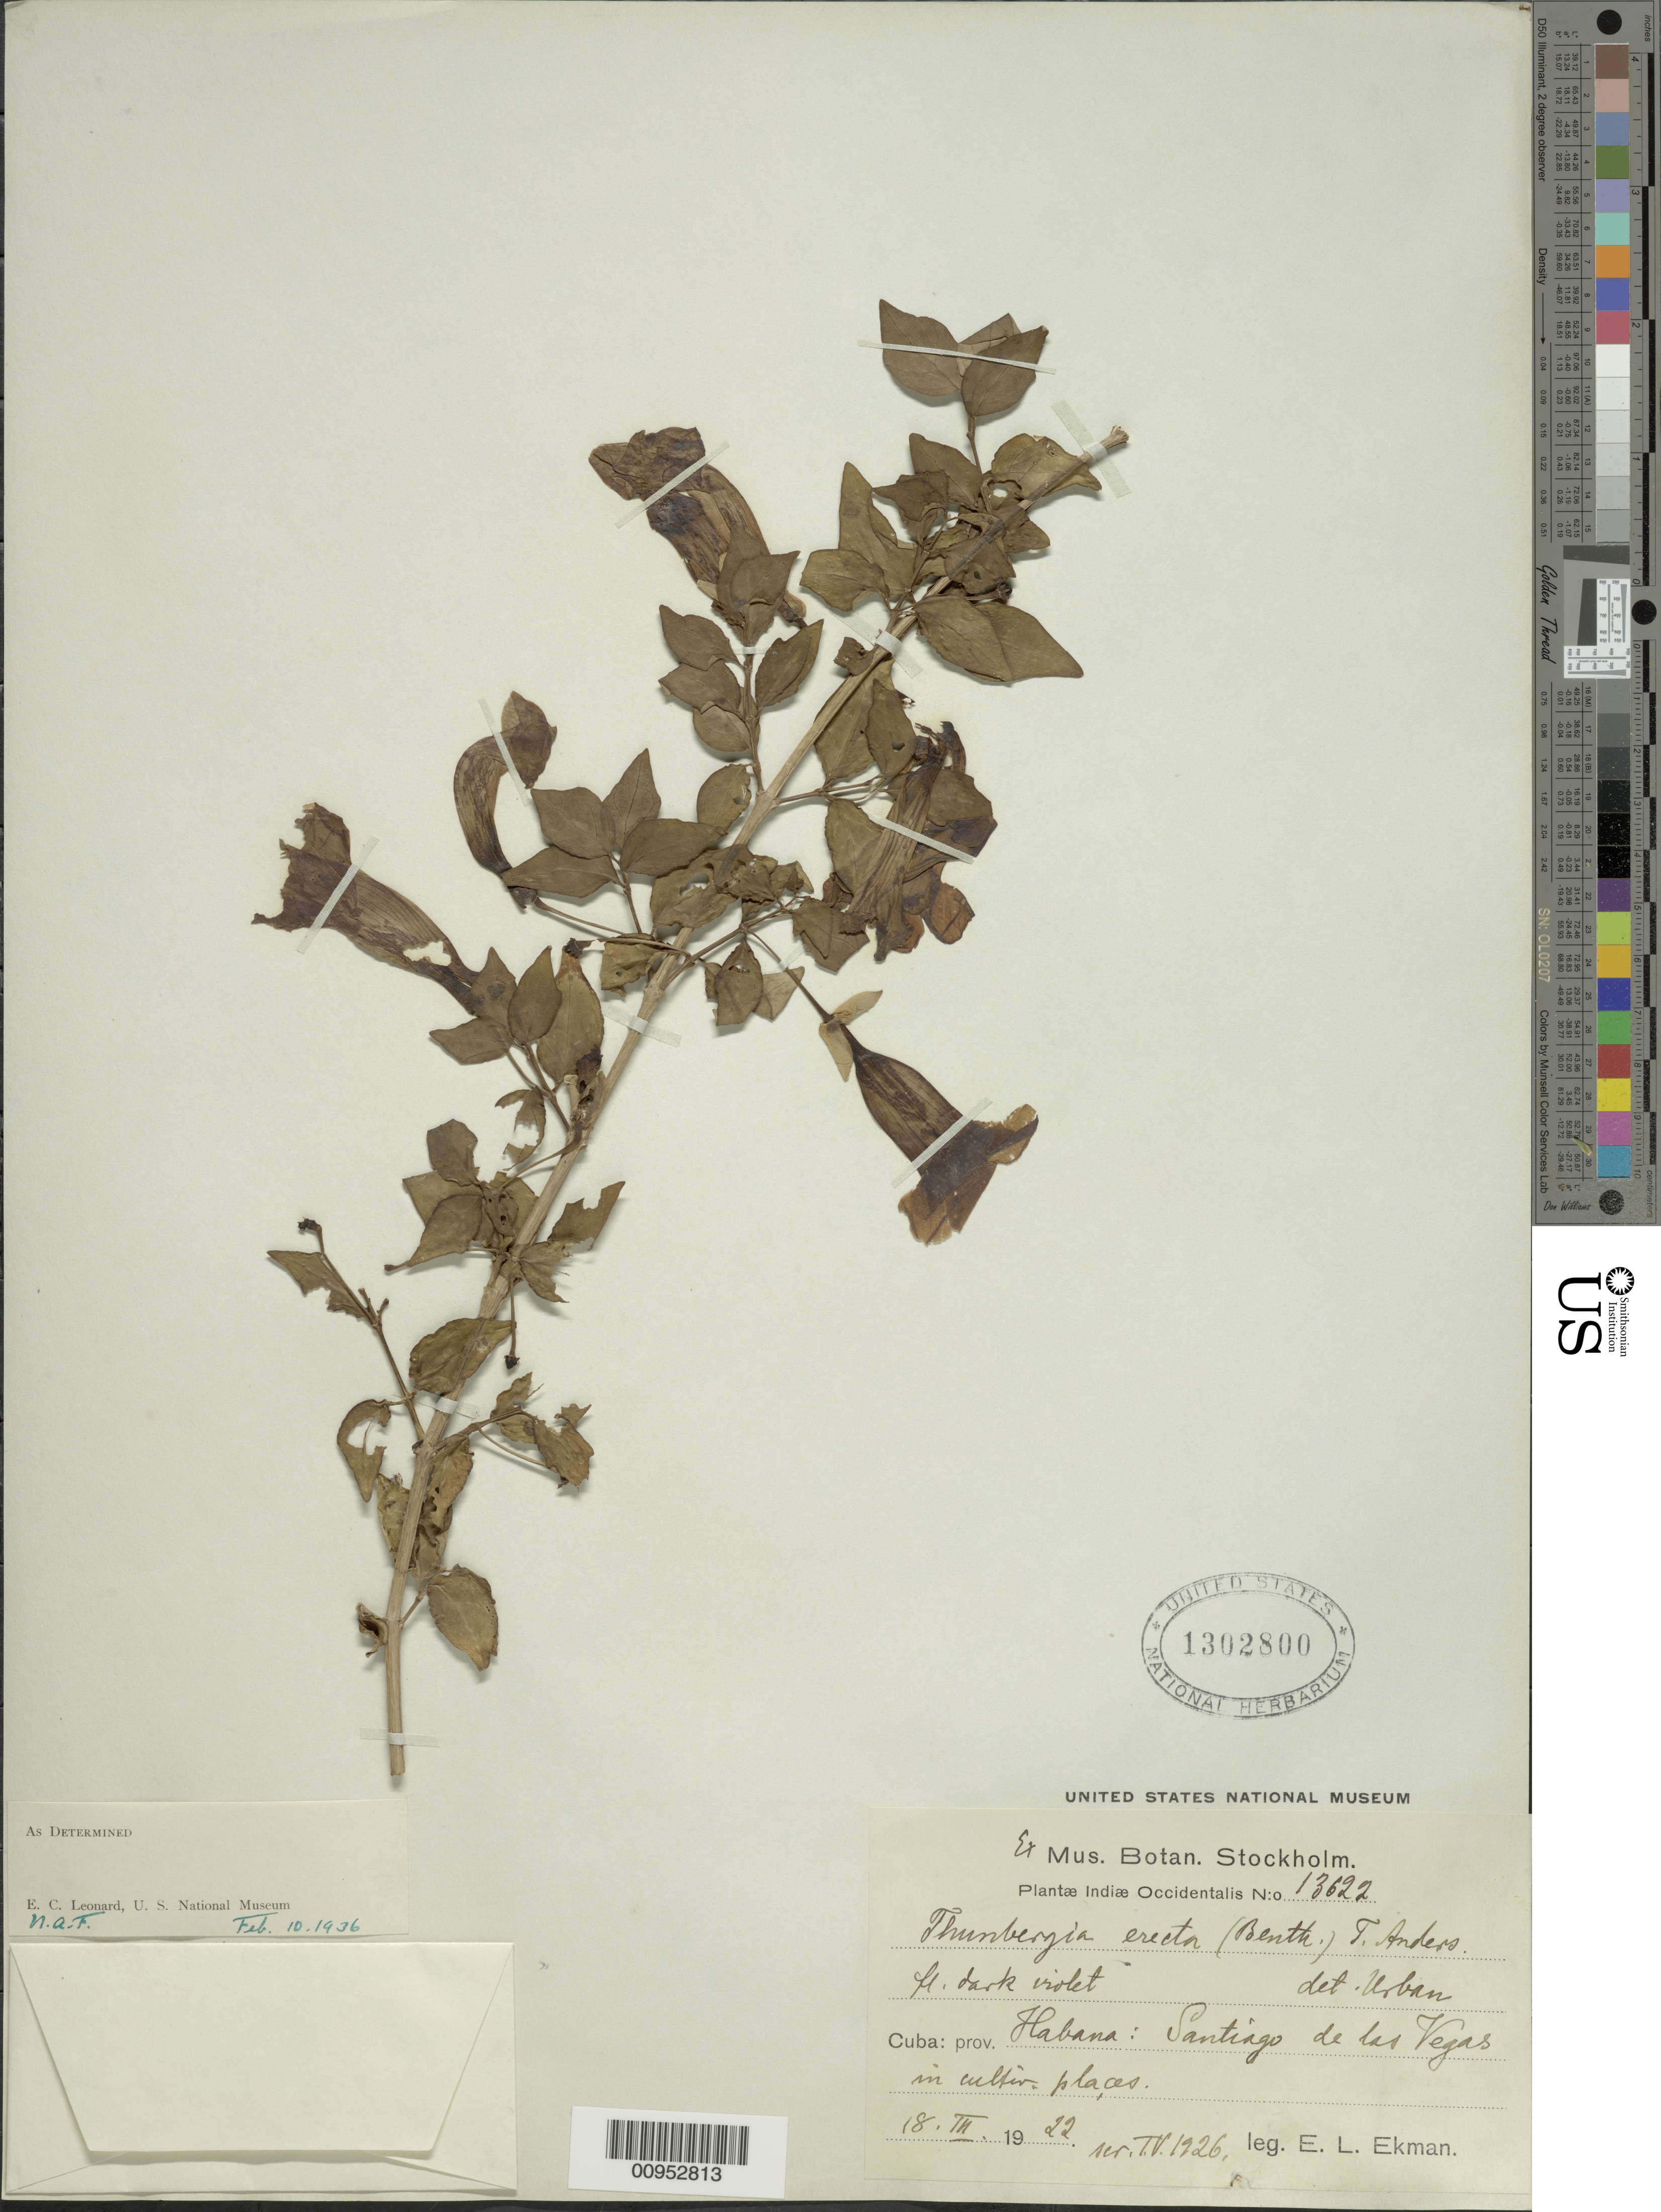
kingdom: Plantae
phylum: Tracheophyta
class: Magnoliopsida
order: Lamiales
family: Acanthaceae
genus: Thunbergia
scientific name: Thunbergia erecta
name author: (Benth.) T. Anderson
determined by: Leonard, Emery C., (US)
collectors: E. L. Ekman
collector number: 13622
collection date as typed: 18 Mar 1922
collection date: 1922-03-18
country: Cuba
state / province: La Habana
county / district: Municipio Boyeros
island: Cuba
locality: Santiago de las Vegas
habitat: In cultivated places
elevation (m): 97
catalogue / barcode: US 1302800